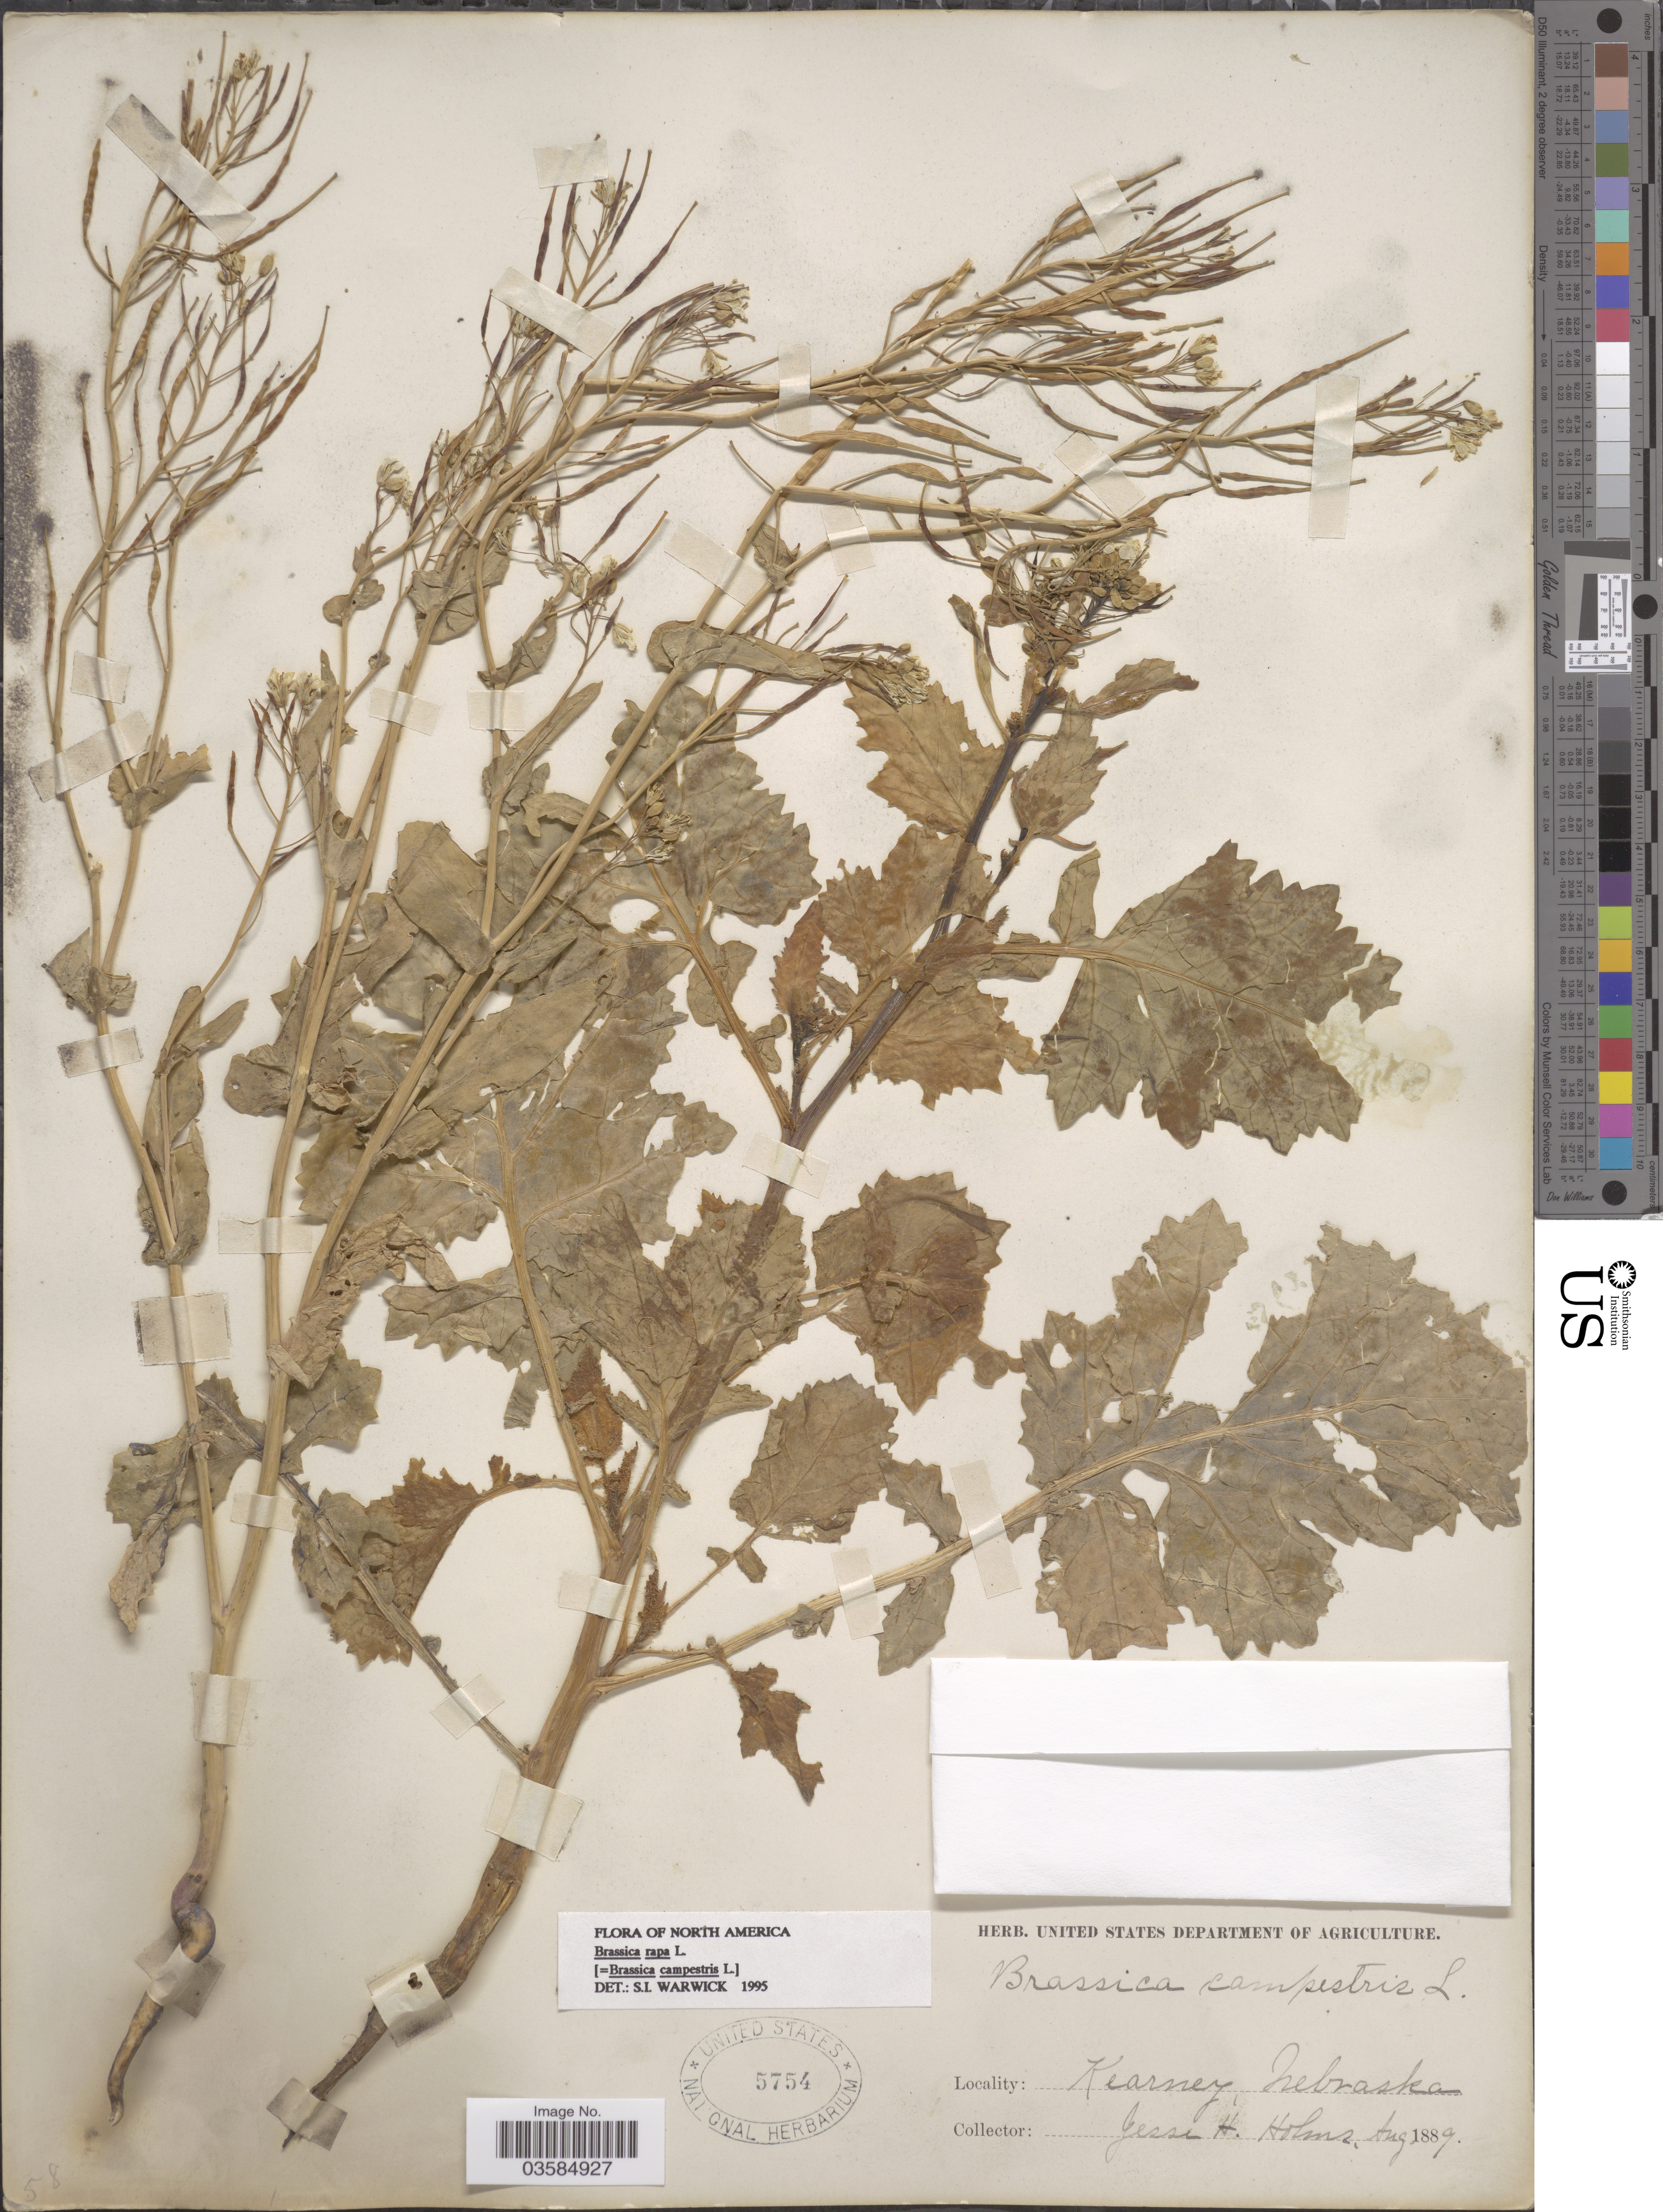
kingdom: Plantae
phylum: Tracheophyta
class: Magnoliopsida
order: Brassicales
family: Brassicaceae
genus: Brassica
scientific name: Brassica campestris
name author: L.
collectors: J. H. Holms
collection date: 1889-08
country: United States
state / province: Nebraska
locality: Kearney.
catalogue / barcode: US 5754